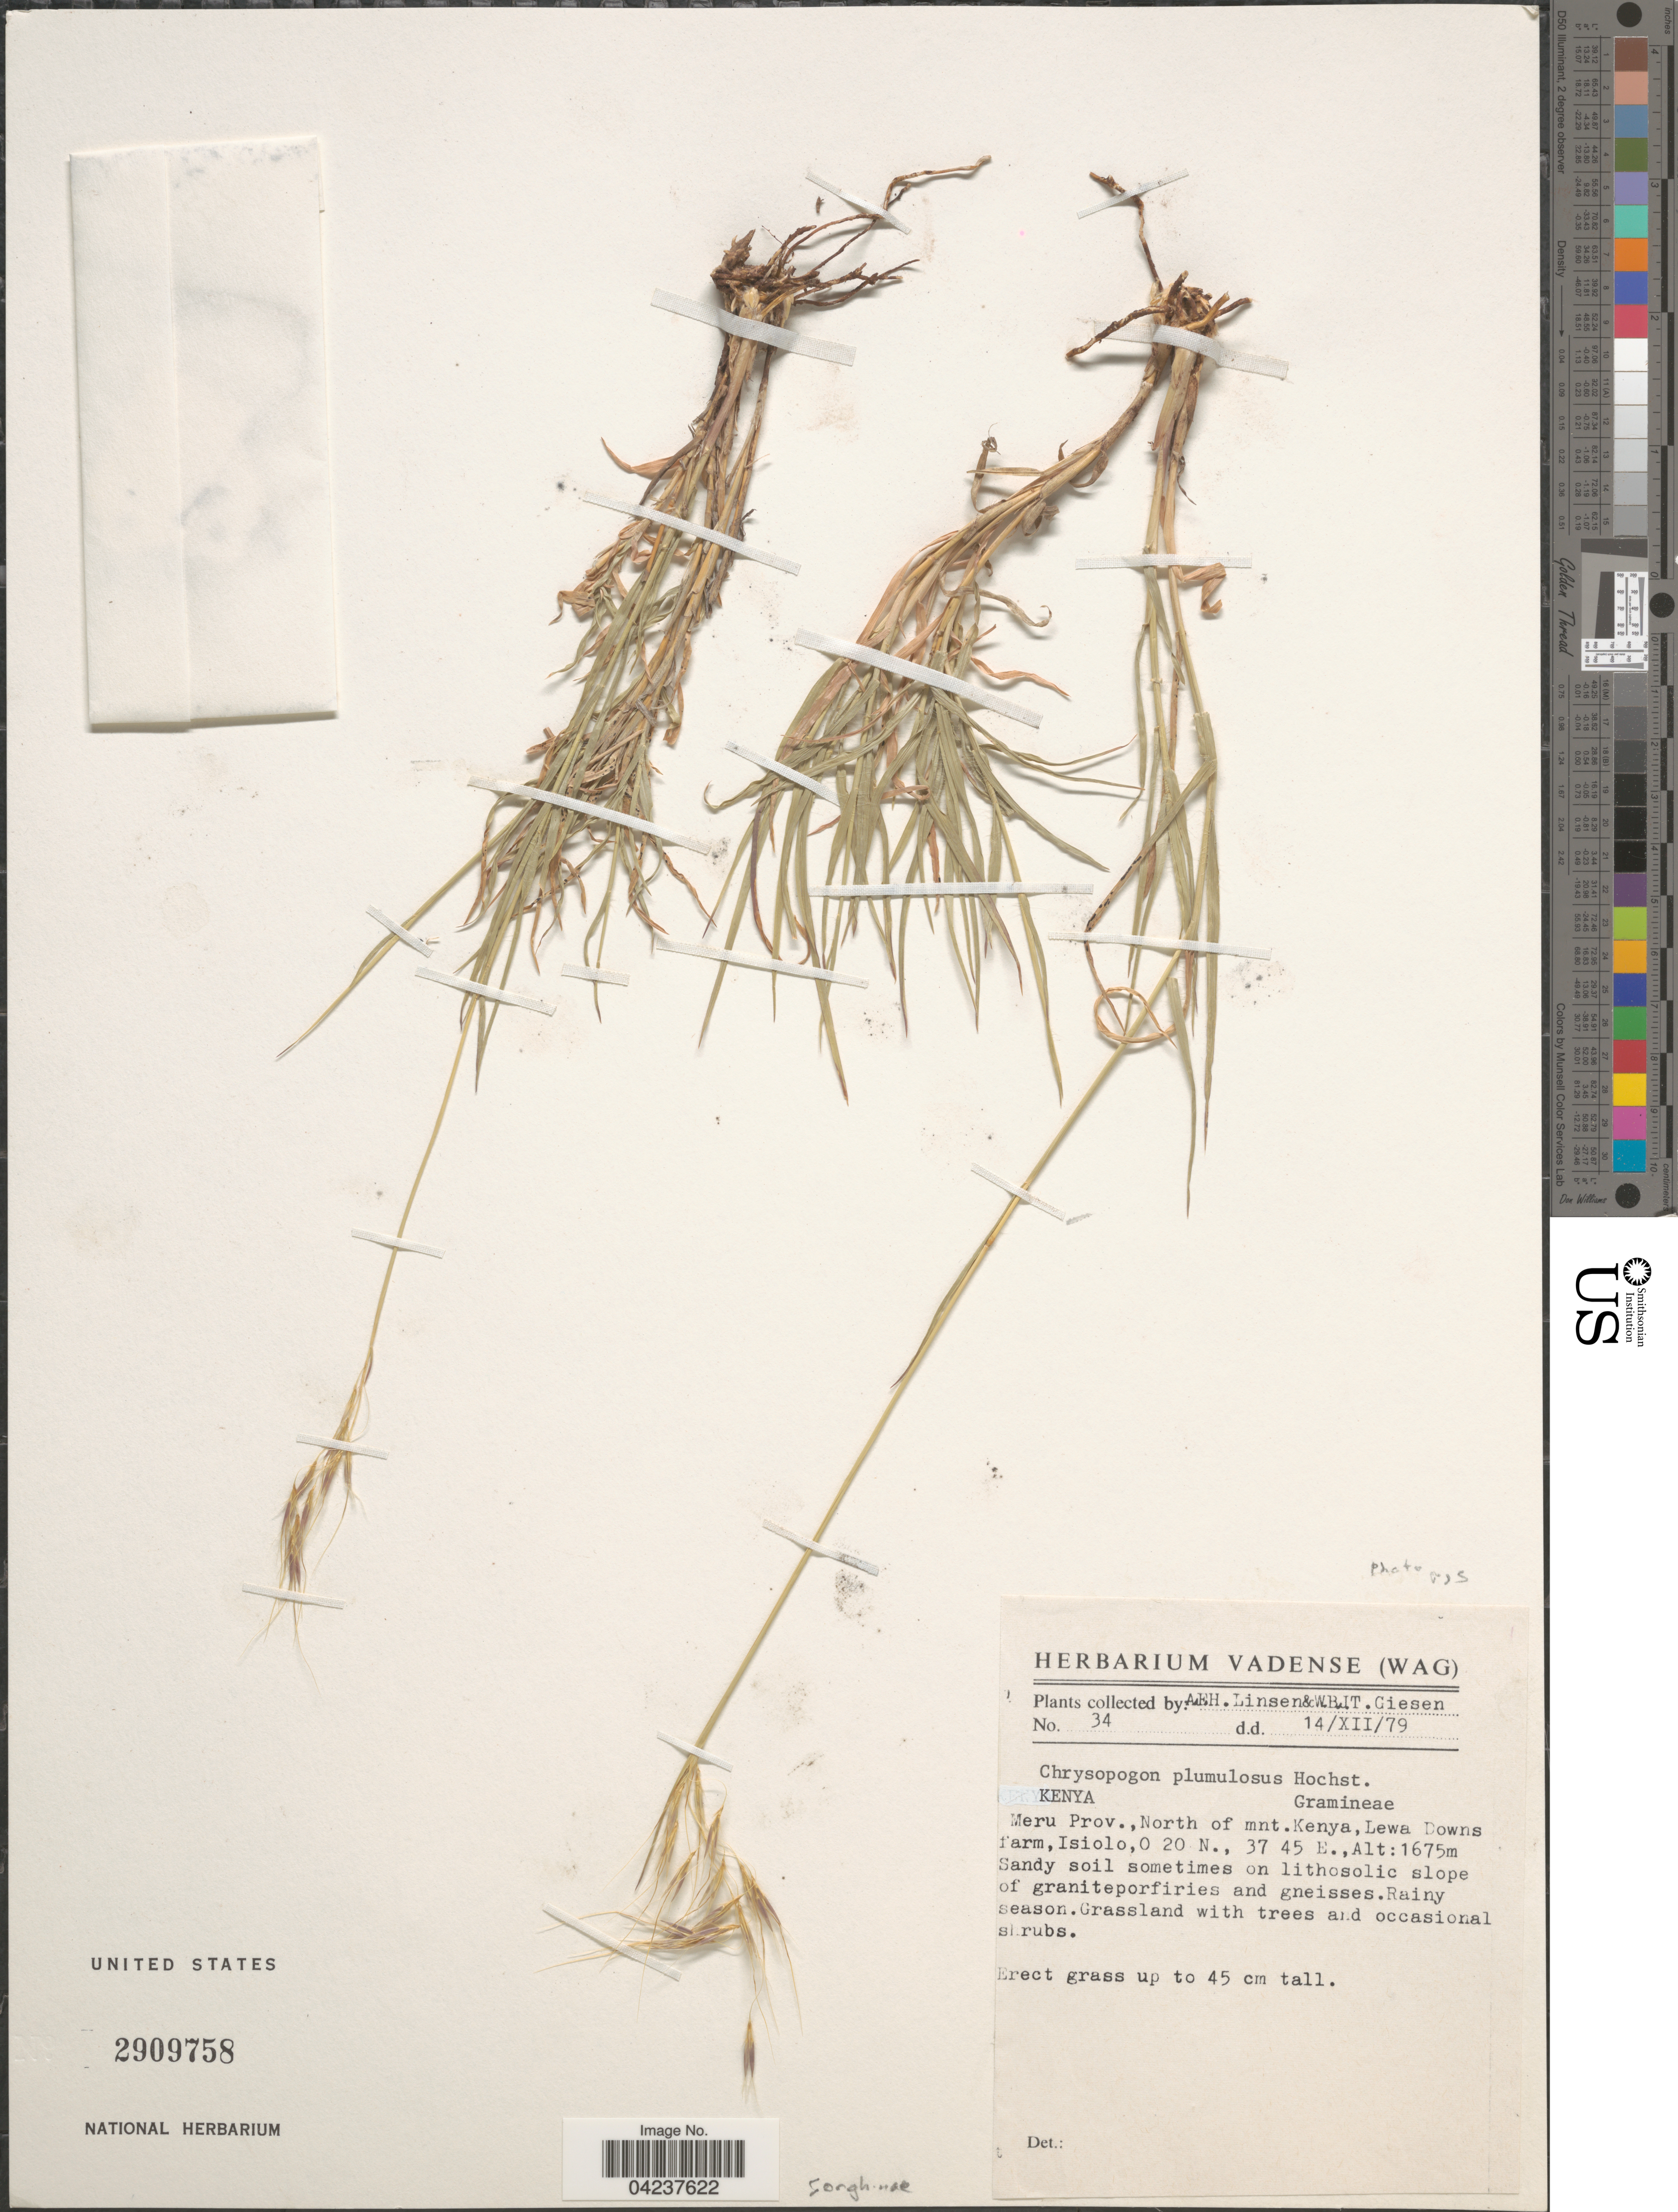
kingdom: Plantae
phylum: Tracheophyta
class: Liliopsida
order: Poales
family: Poaceae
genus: Chrysopogon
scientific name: Chrysopogon plumulosus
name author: Hochst.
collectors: A. Linsen & W. Giesen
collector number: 34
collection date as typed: Transcribed d/m/y: 14/12/79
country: Kenya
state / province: Meru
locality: North of mnt.Kenya,Lewa Downs farm, Isiolo.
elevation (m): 1675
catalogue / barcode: US 2909758